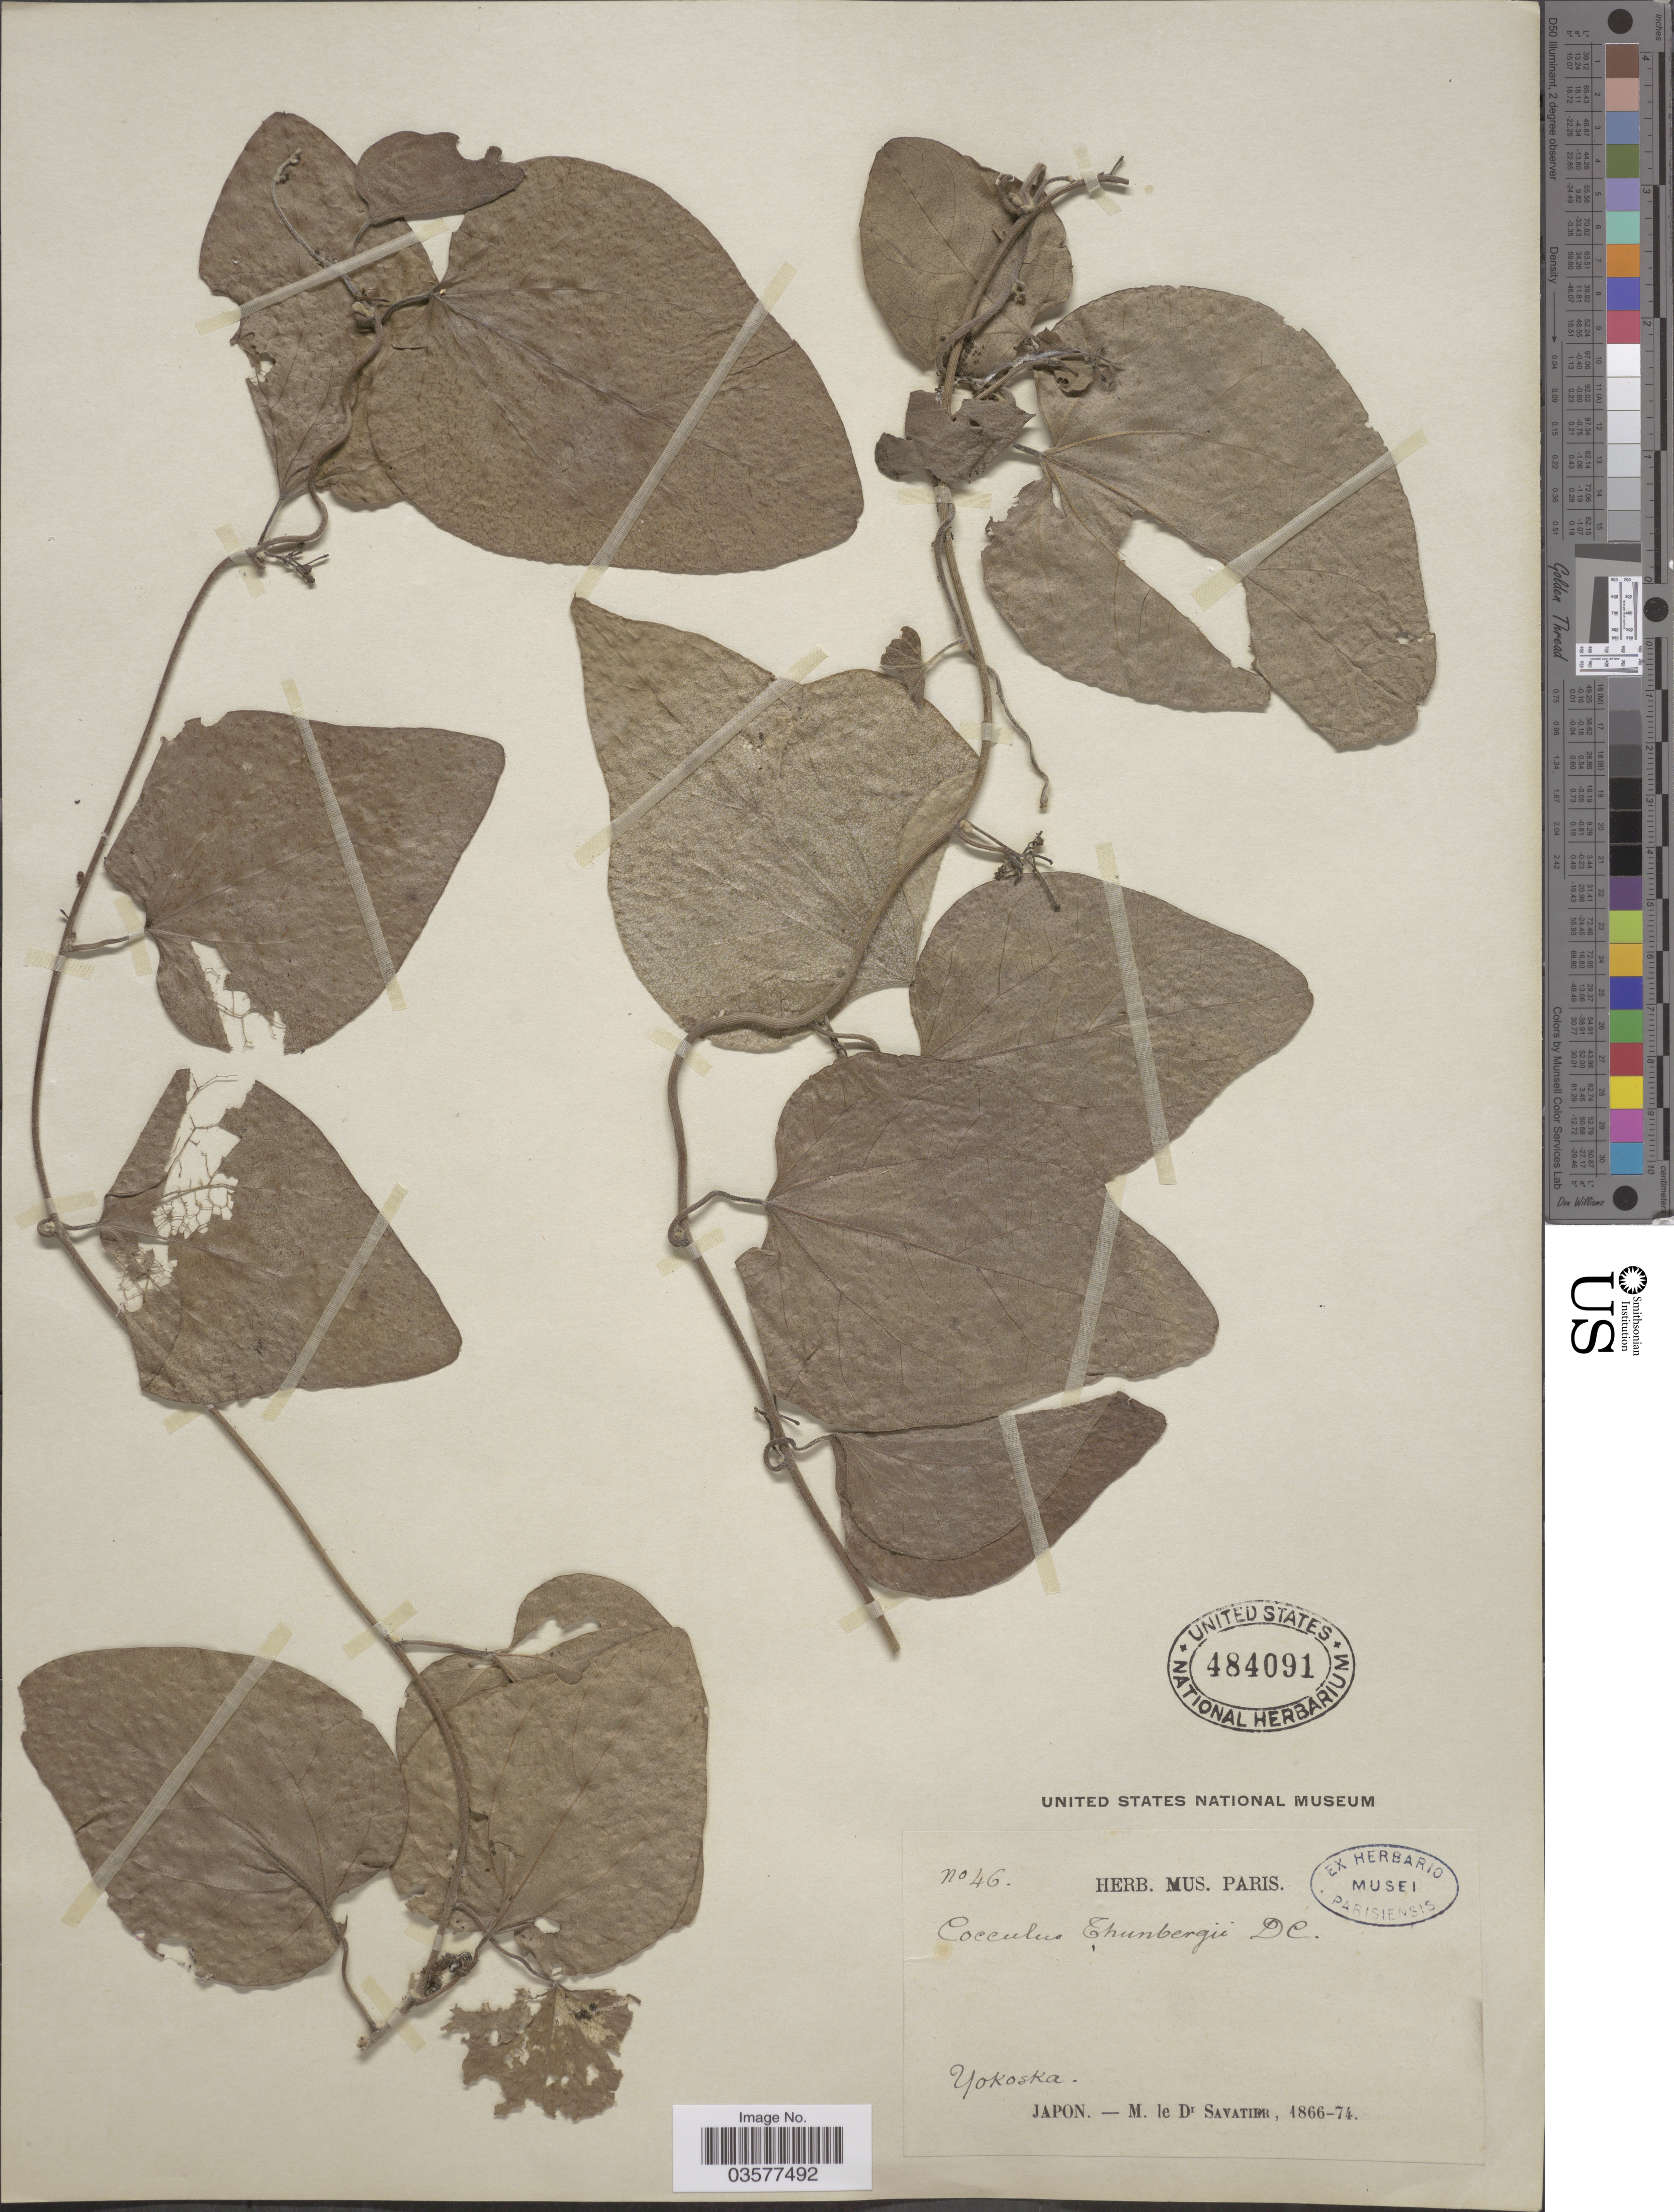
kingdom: Plantae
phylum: Tracheophyta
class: Magnoliopsida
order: Ranunculales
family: Menispermaceae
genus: Cocculus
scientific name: Cocculus orbiculatus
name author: (L.) DC.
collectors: M. Savatier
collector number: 46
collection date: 1866/1874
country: Japan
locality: Yokoska.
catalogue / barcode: US 484091